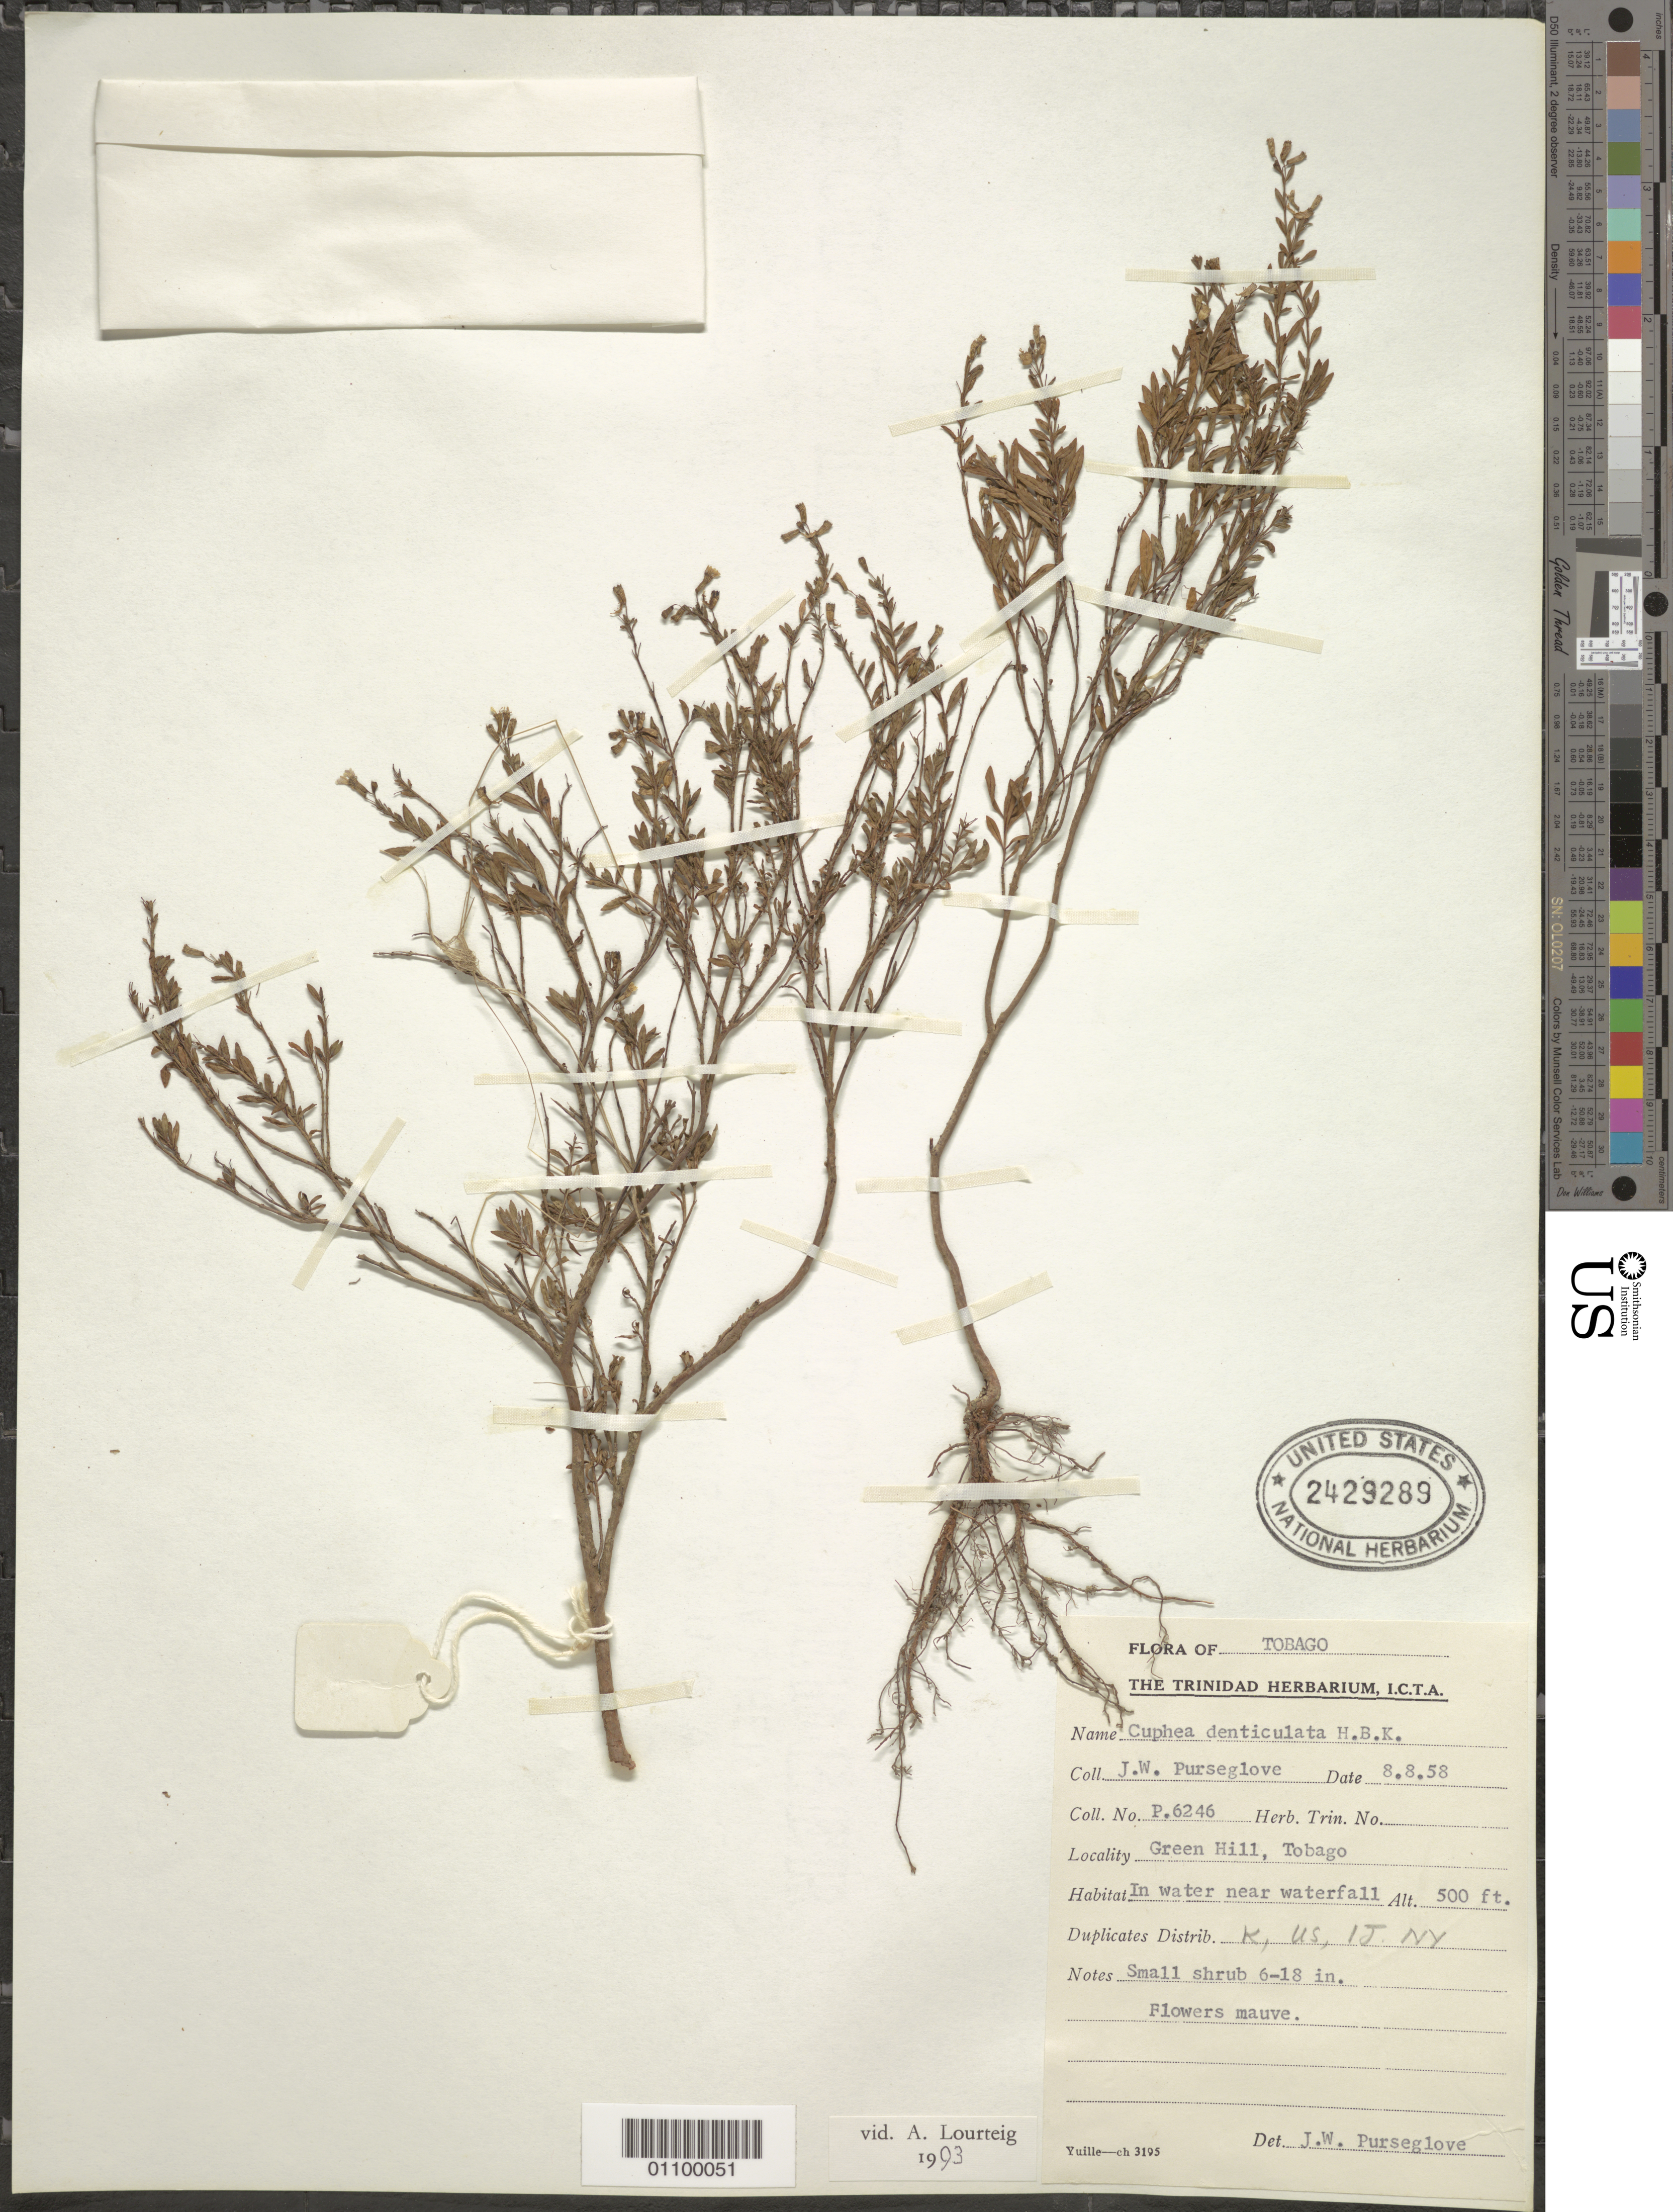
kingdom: Plantae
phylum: Tracheophyta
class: Magnoliopsida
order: Myrtales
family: Lythraceae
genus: Cuphea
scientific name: Cuphea denticulata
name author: Kunth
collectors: J. Purseglove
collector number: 6246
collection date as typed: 08 Aug 1958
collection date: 1958-08-08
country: Trinidad and Tobago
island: Tobago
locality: Green Hill, Tobago. In water near waterfall.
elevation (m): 152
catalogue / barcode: US 2429289